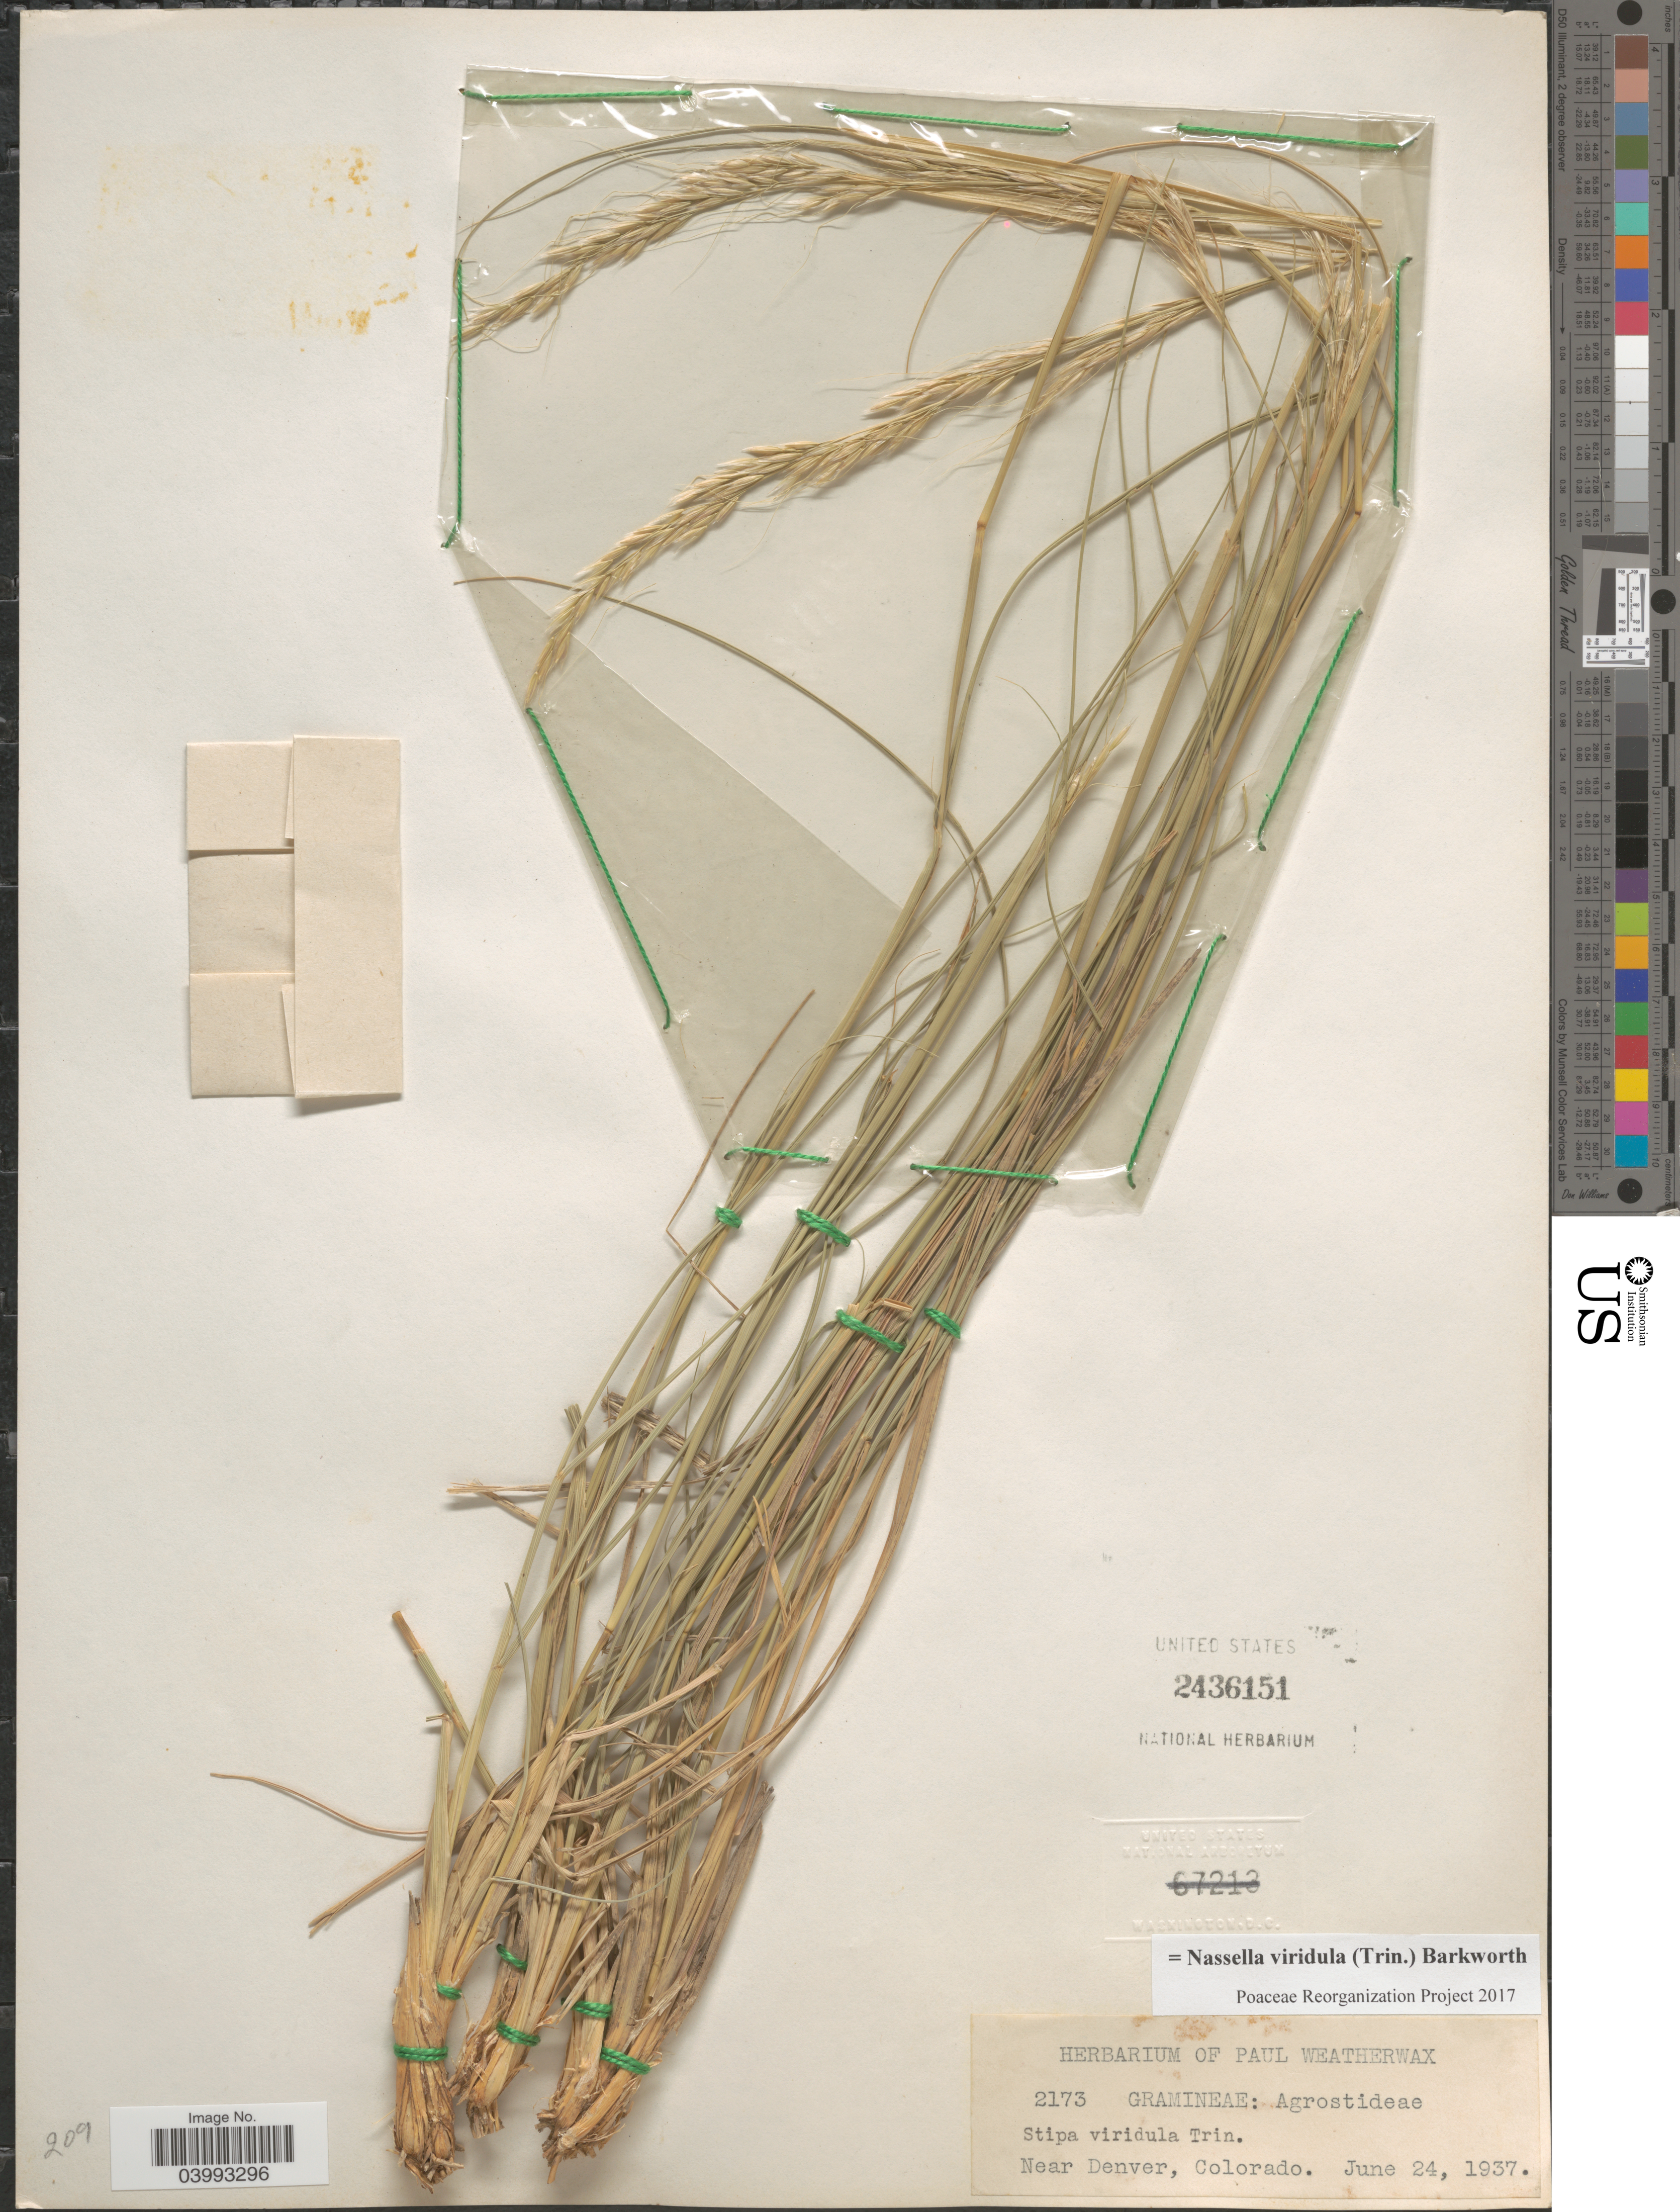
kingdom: Plantae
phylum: Tracheophyta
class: Liliopsida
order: Poales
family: Poaceae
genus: Nassella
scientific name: Nassella viridula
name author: (Trin.) Barkworth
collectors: Ex herb. Paul Weatherwax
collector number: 2173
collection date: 1937-06-24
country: United States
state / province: Colorado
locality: Near Denver.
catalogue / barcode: US 2436151